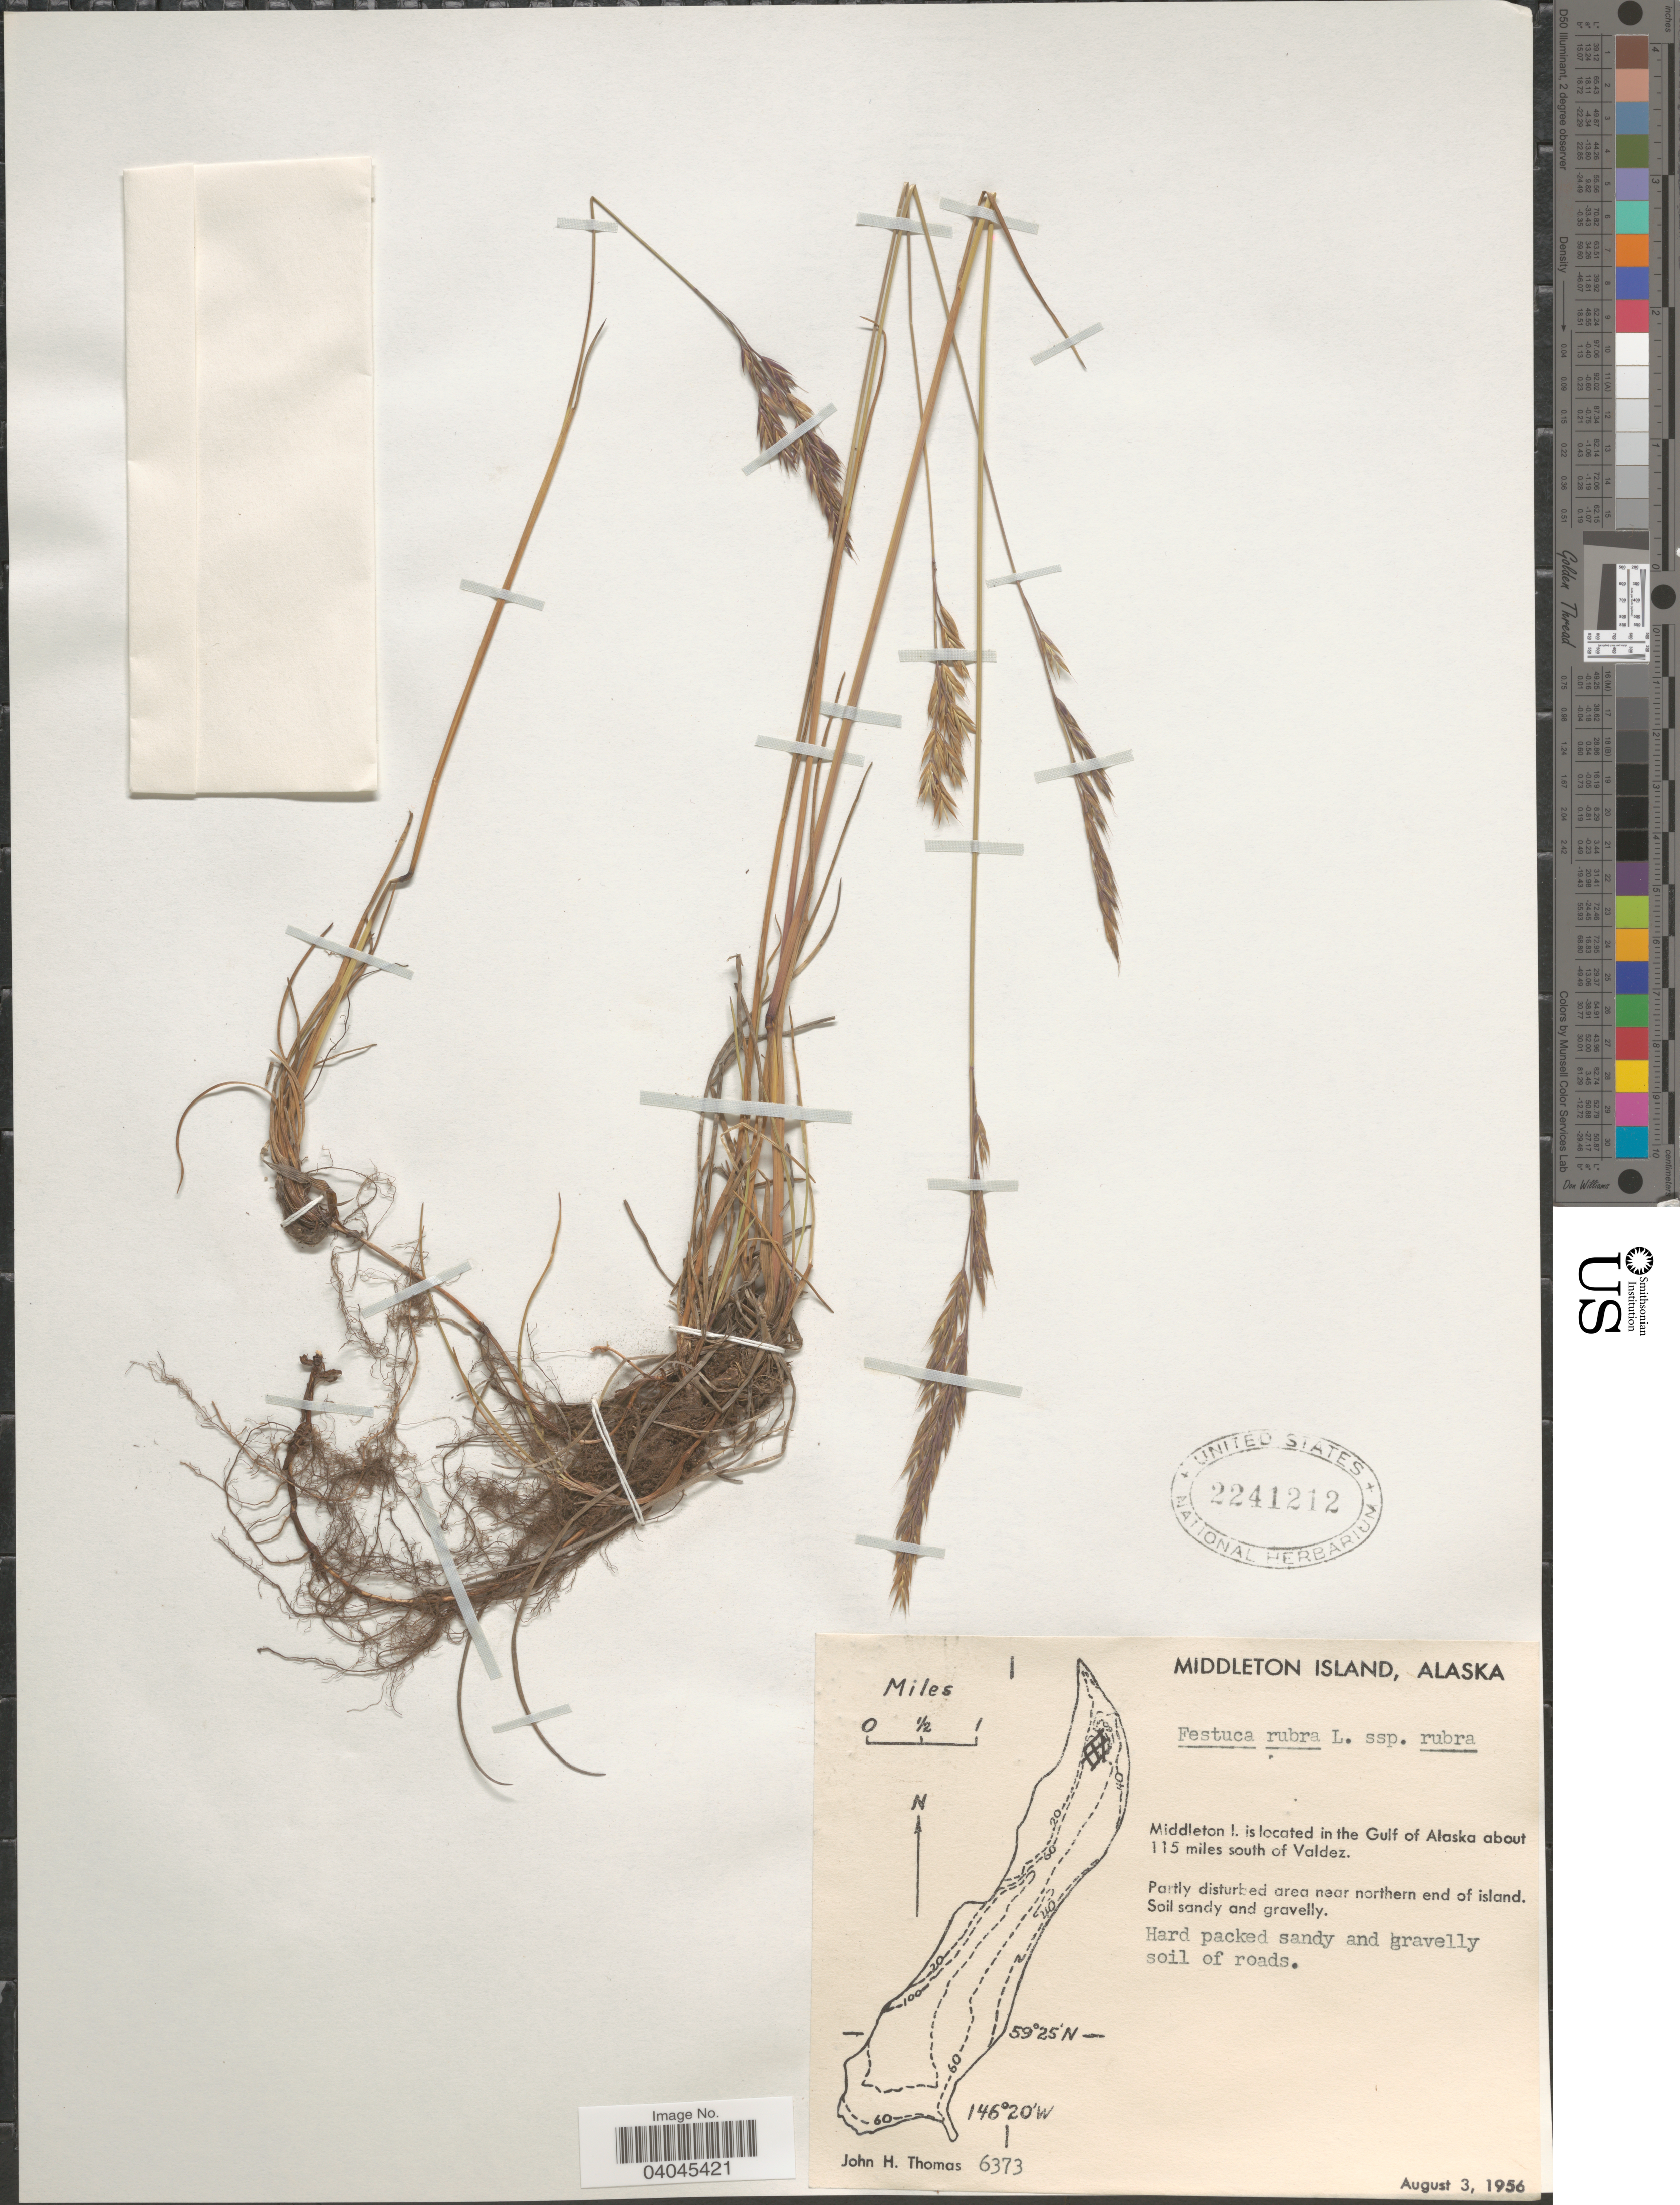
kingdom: Plantae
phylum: Tracheophyta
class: Liliopsida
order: Poales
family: Poaceae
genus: Festuca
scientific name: Festuca rubra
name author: L.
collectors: J. H. Thomas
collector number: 6373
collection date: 1956-08-03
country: United States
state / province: Alaska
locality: Middleton Island. Middleton I. is located in the Gulf of Alaska about 115 miles south of Valdez. Partly disturbed area near northern end of island.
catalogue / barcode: US 2241212